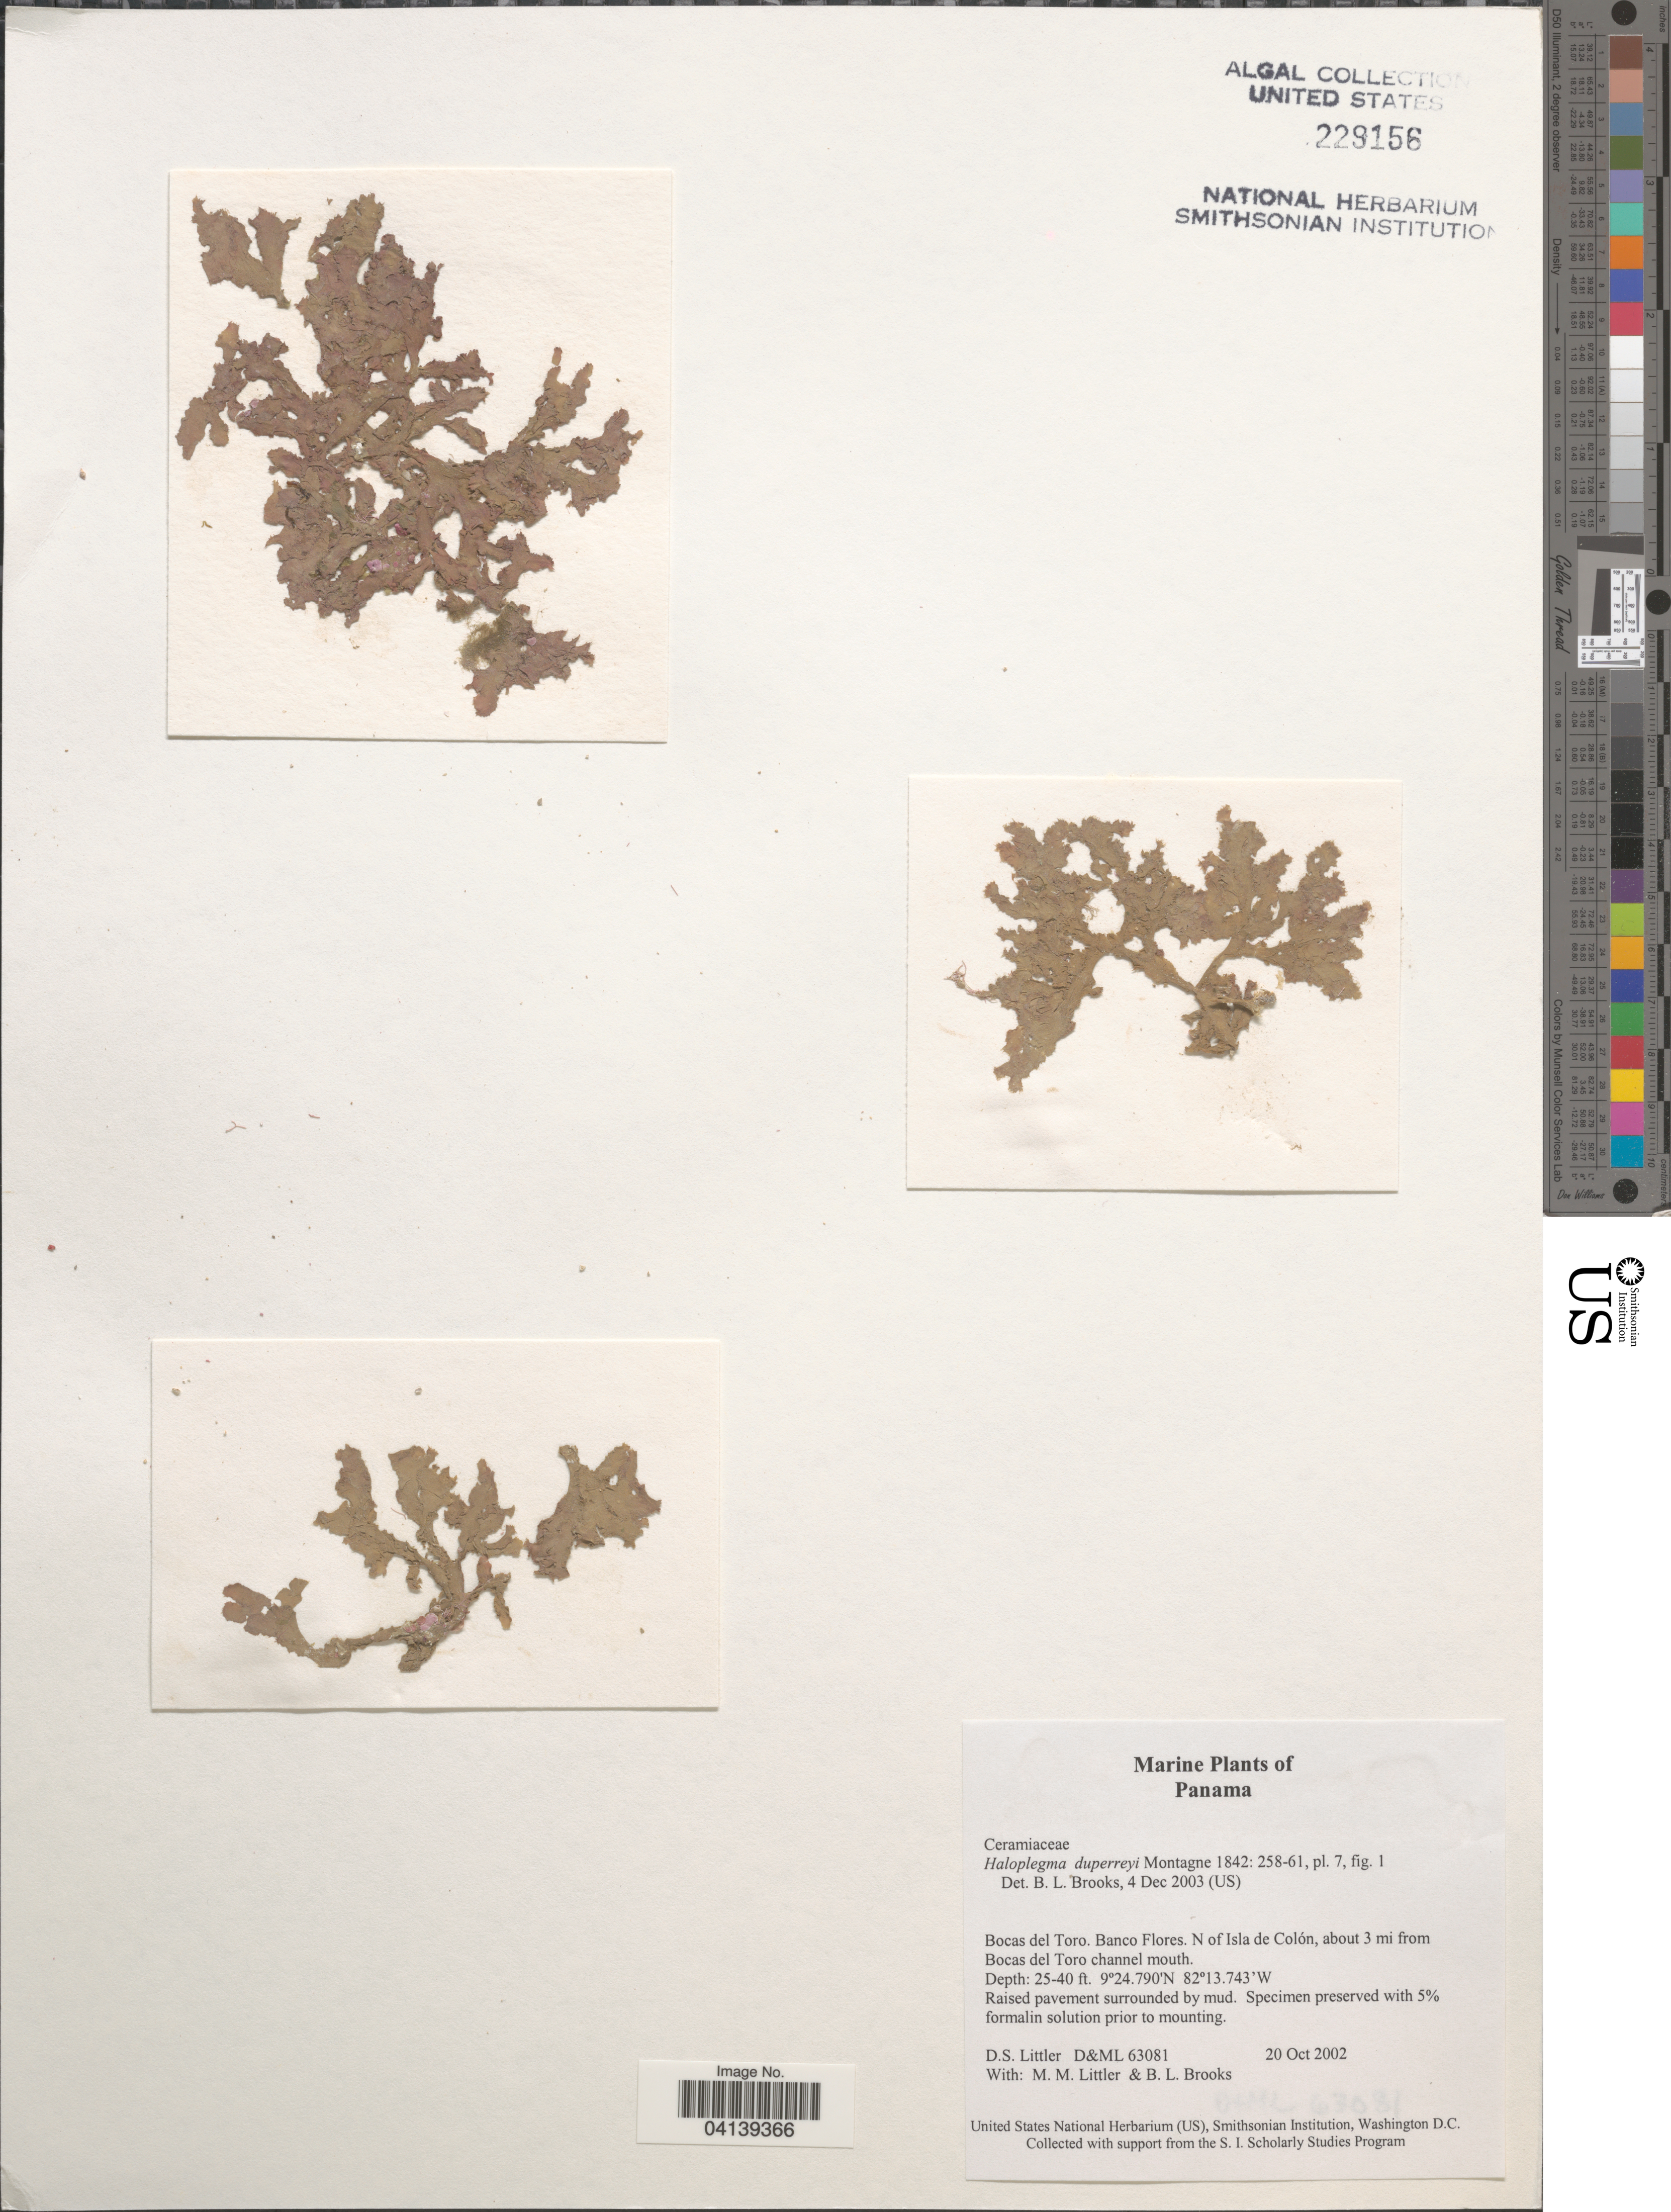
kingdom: Plantae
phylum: Rhodophyta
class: Florideophyceae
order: Ceramiales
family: Wrangeliaceae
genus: Haloplegma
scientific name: Haloplegma duperreyi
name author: Mont.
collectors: D. S. Littler & B. Brooks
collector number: D&ML63081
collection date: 2002-10-20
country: Panama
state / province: Bocas del Toro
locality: Banco Flores. N of Isla de Colón, about 3 mi from Bocas del Toro channel mouth.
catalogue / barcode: US 229156